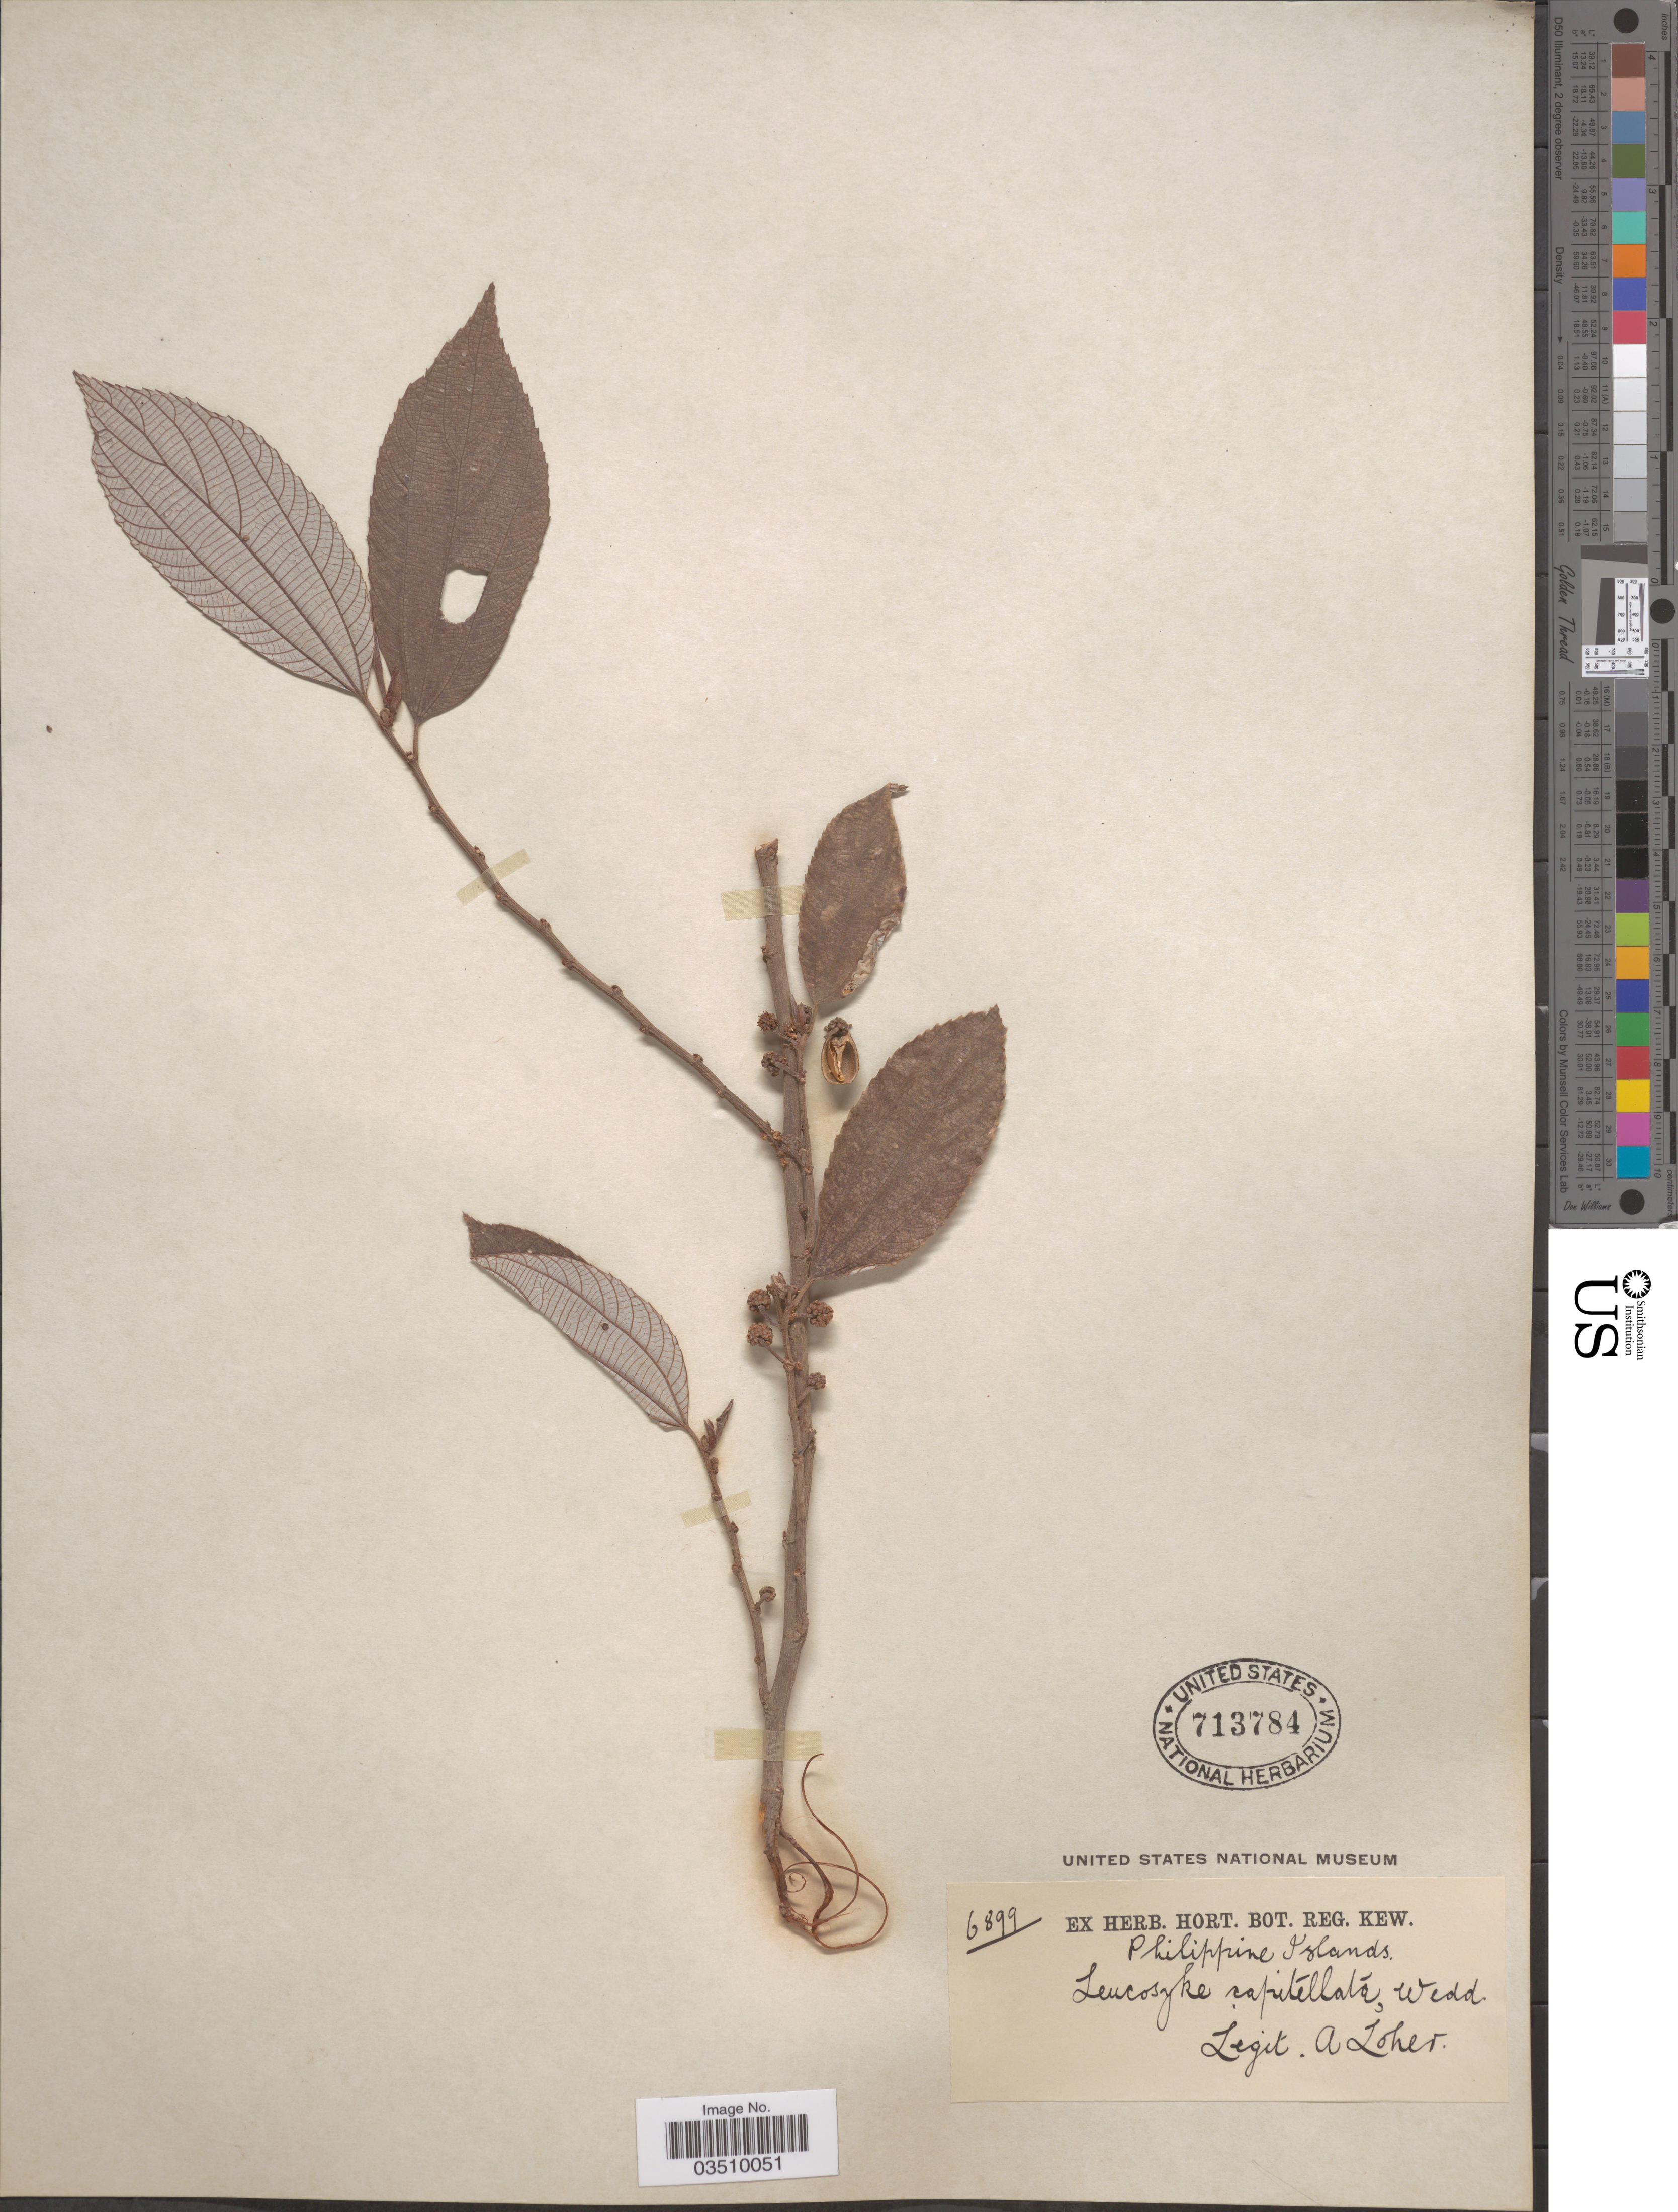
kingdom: Plantae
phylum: Tracheophyta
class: Magnoliopsida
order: Rosales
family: Urticaceae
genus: Leucosyke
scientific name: Leucosyke capitellata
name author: (Poir.) Wedd.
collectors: A. Loher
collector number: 6899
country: Philippines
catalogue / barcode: US 713784